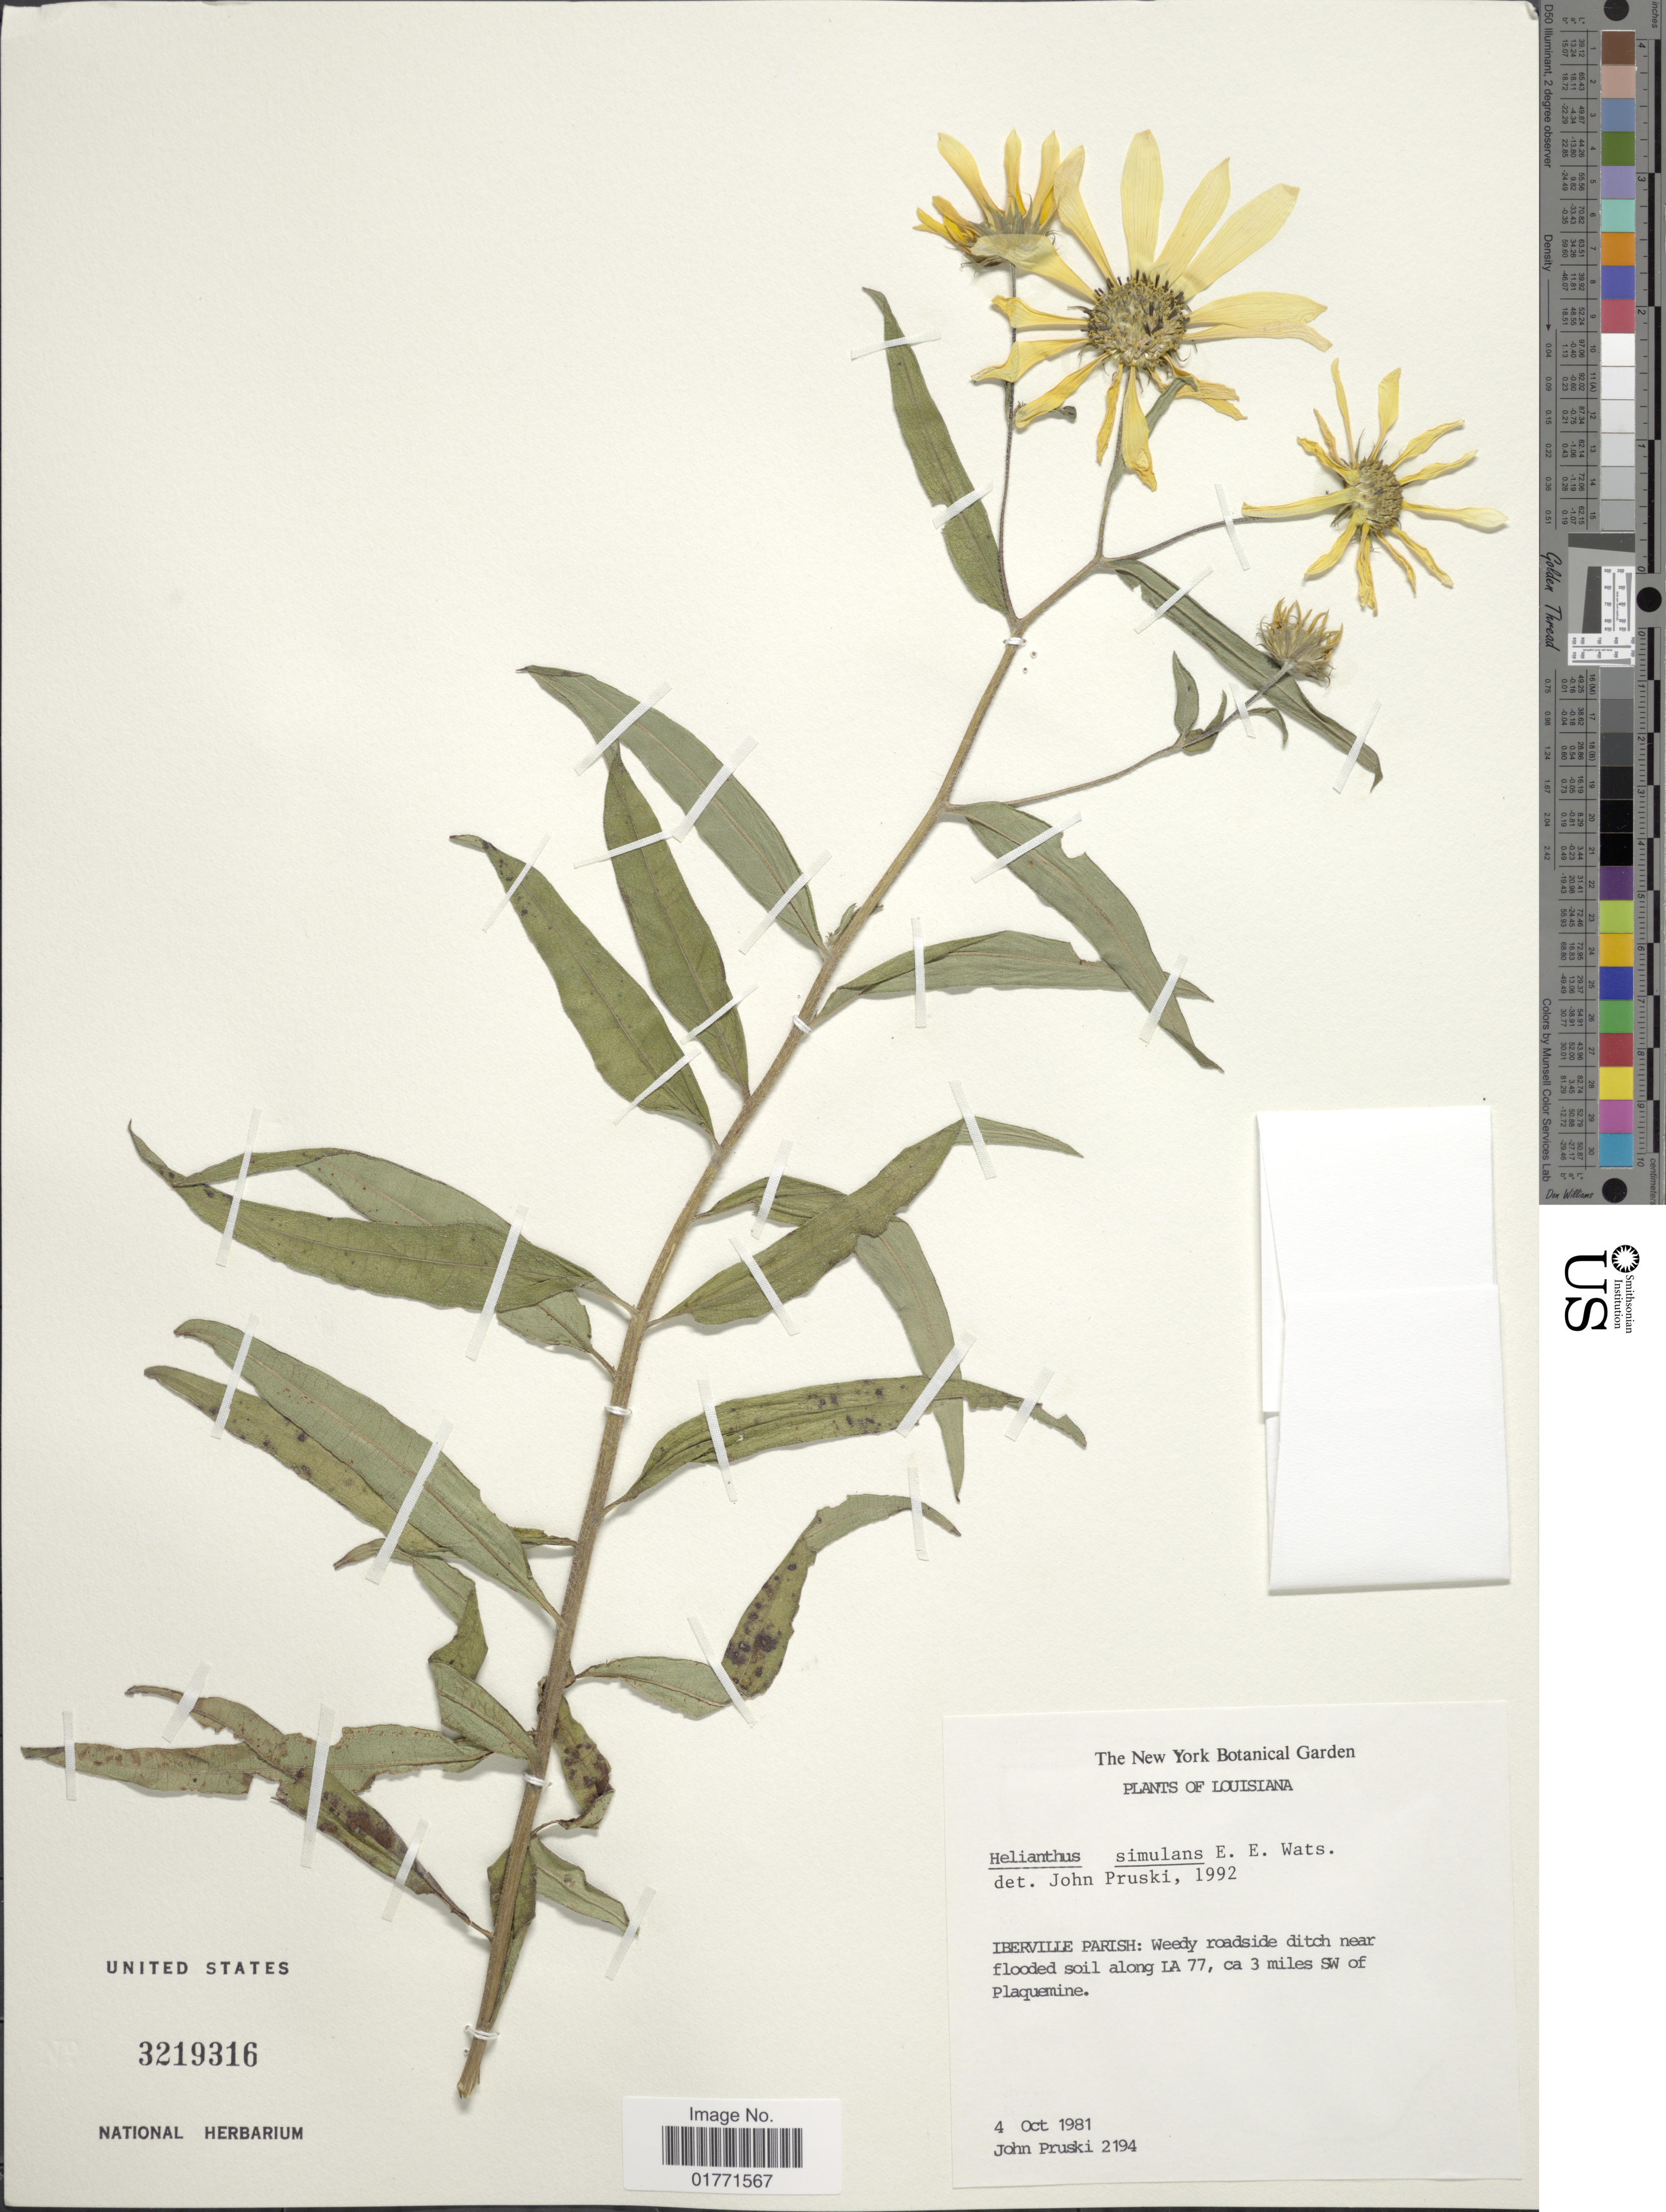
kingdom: Plantae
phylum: Tracheophyta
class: Magnoliopsida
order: Asterales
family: Asteraceae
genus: Helianthus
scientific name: Helianthus simulans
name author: E. Watson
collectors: J. F. Pruski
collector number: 2194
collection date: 1981-10-04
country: United States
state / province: Louisiana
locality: Louisiana, Iberville Parish Weefy roadside ditch near flooded soil along LA 77, ca 3 miles sw of plaquemine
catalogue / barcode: US 3219316